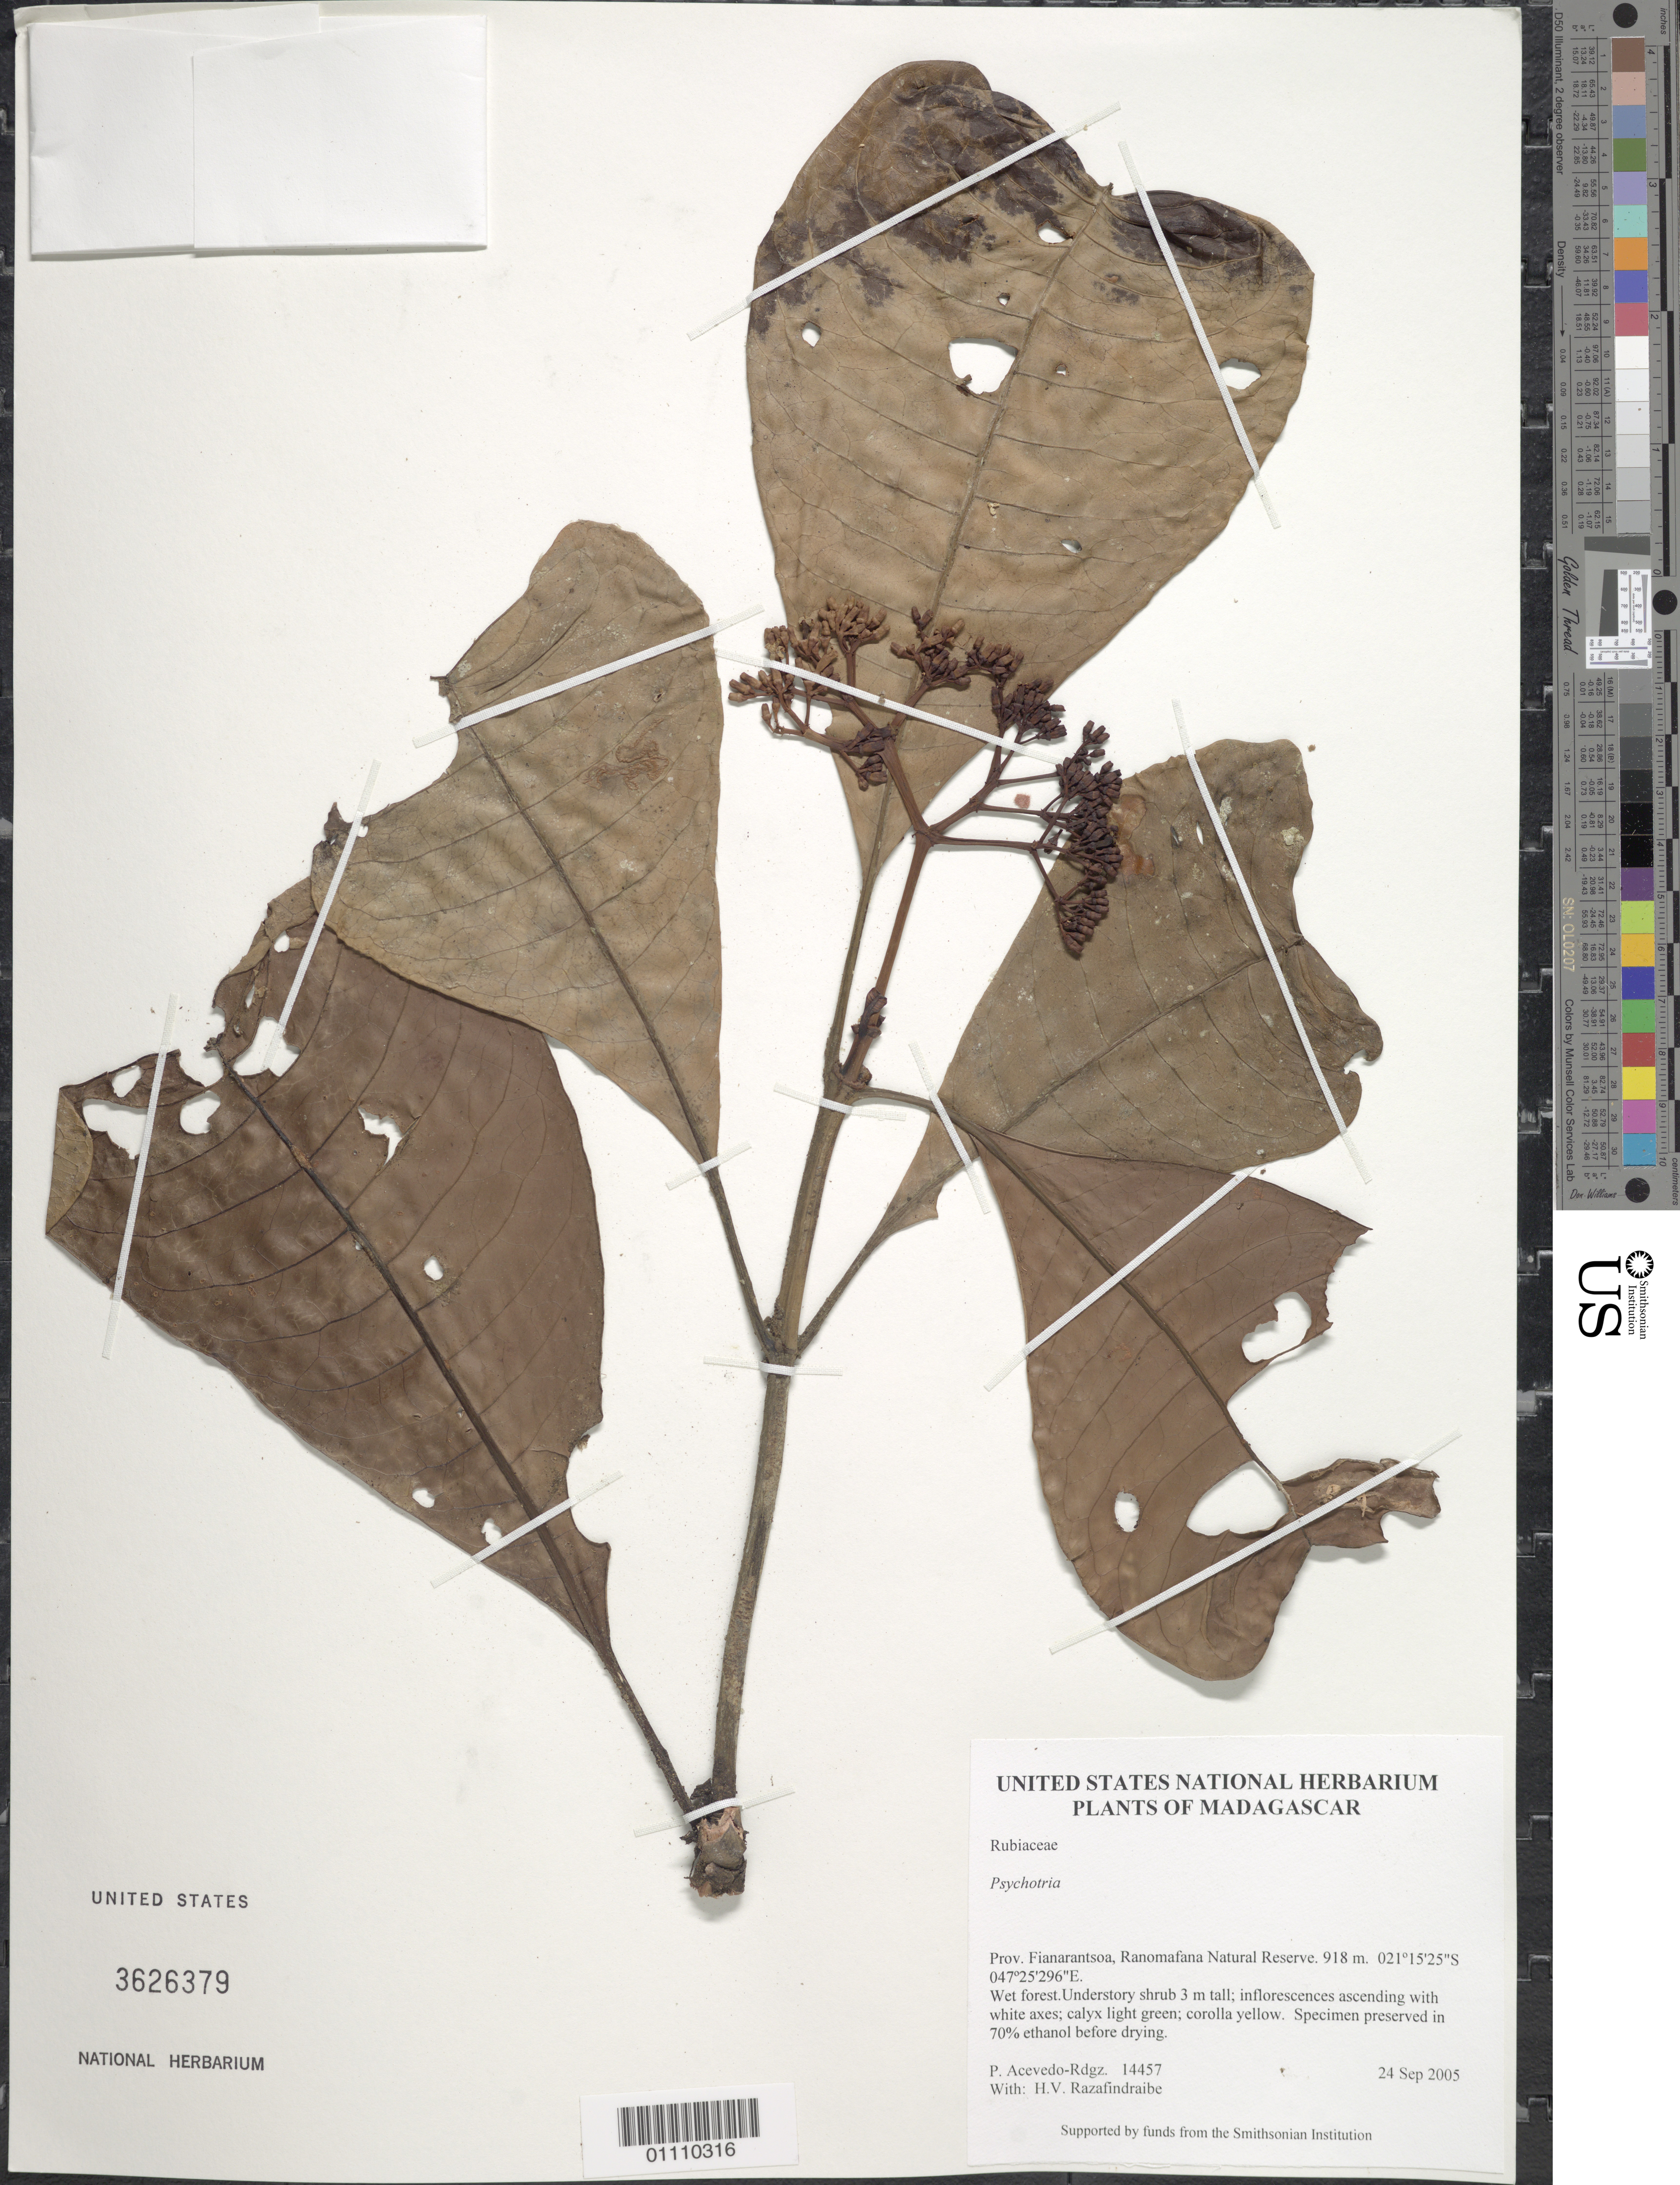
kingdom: Plantae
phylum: Tracheophyta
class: Magnoliopsida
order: Gentianales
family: Rubiaceae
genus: Psychotria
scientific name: Psychotria sp.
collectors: P. Acevedo-Rodr. & H. Razafindraibe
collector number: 14457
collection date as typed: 24 Sep 2005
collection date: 2005-09-24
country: Madagascar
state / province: Haute Matsiatra / Vatovavy Fitovinany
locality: Prov. Fianarantsoa, Ranomafana Natural Reserve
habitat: Wet forest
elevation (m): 918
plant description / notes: US, MO, P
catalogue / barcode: US 3626379